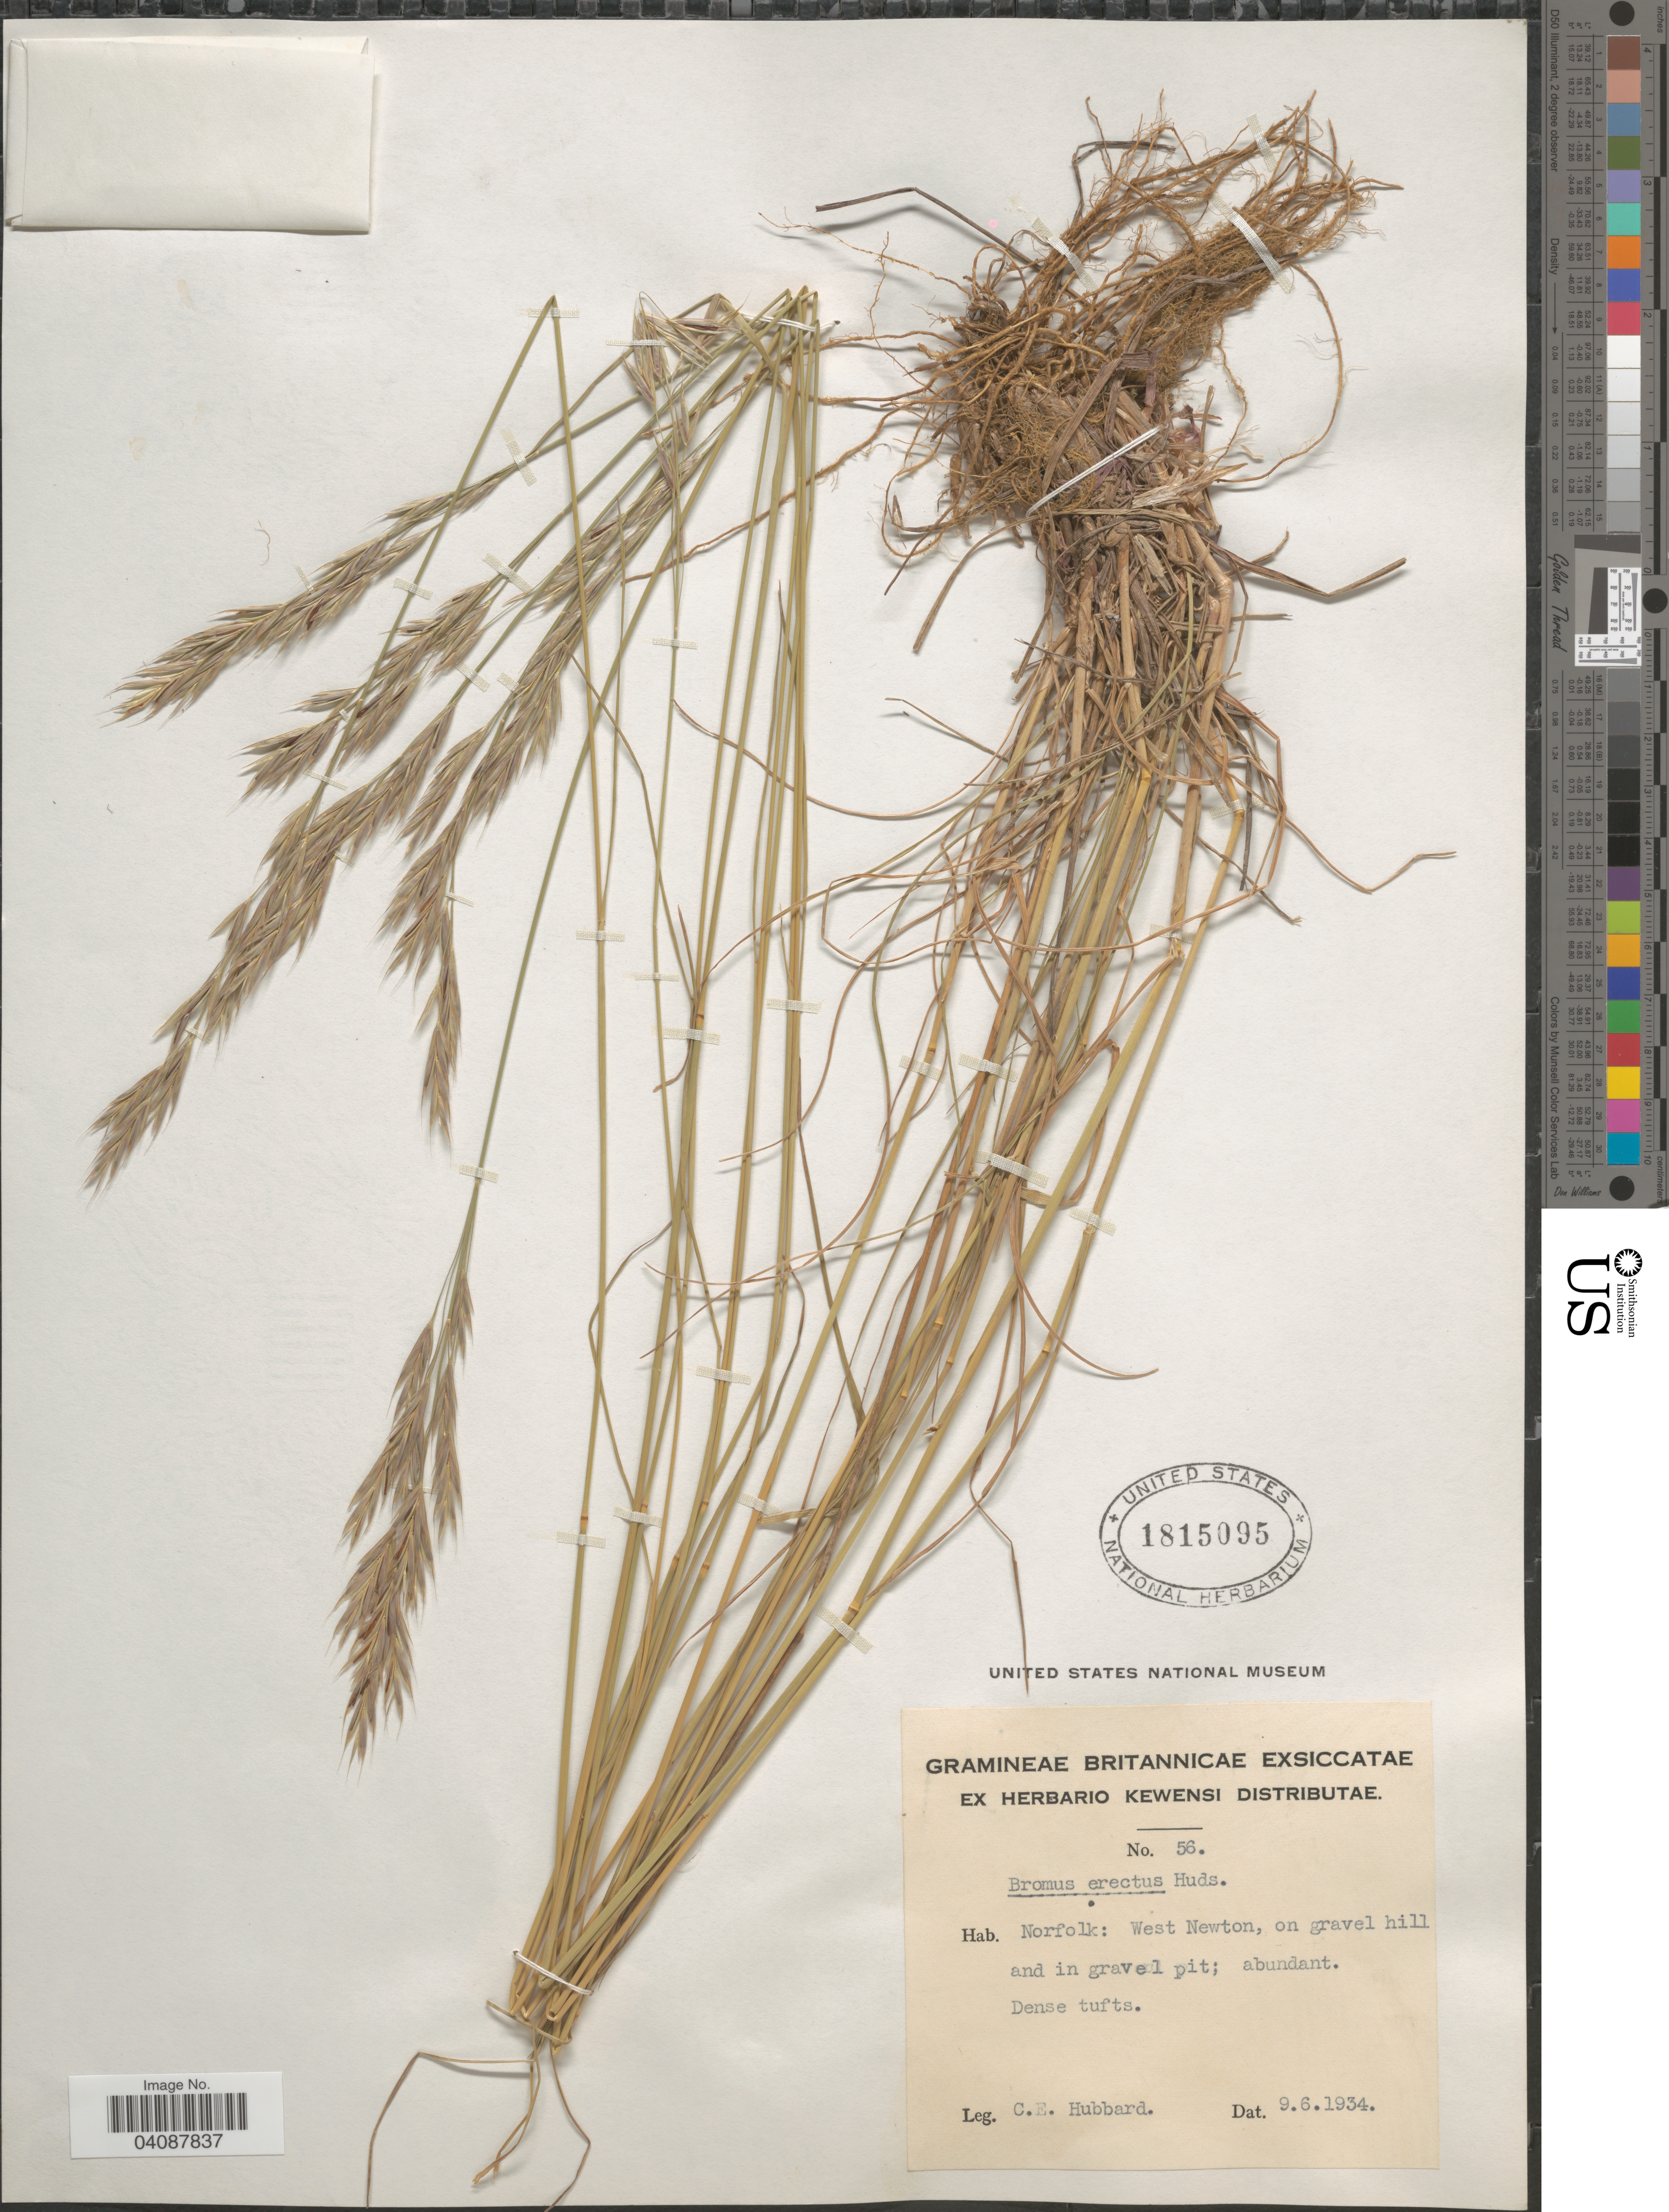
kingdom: Plantae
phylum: Tracheophyta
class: Liliopsida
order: Poales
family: Poaceae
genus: Bromus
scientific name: Bromus erectus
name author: Huds.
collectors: C. E. Hubbard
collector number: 56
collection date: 1934-06-09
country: United Kingdom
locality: Britannicae. Norfolk: West Newton.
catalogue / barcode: US 1815095